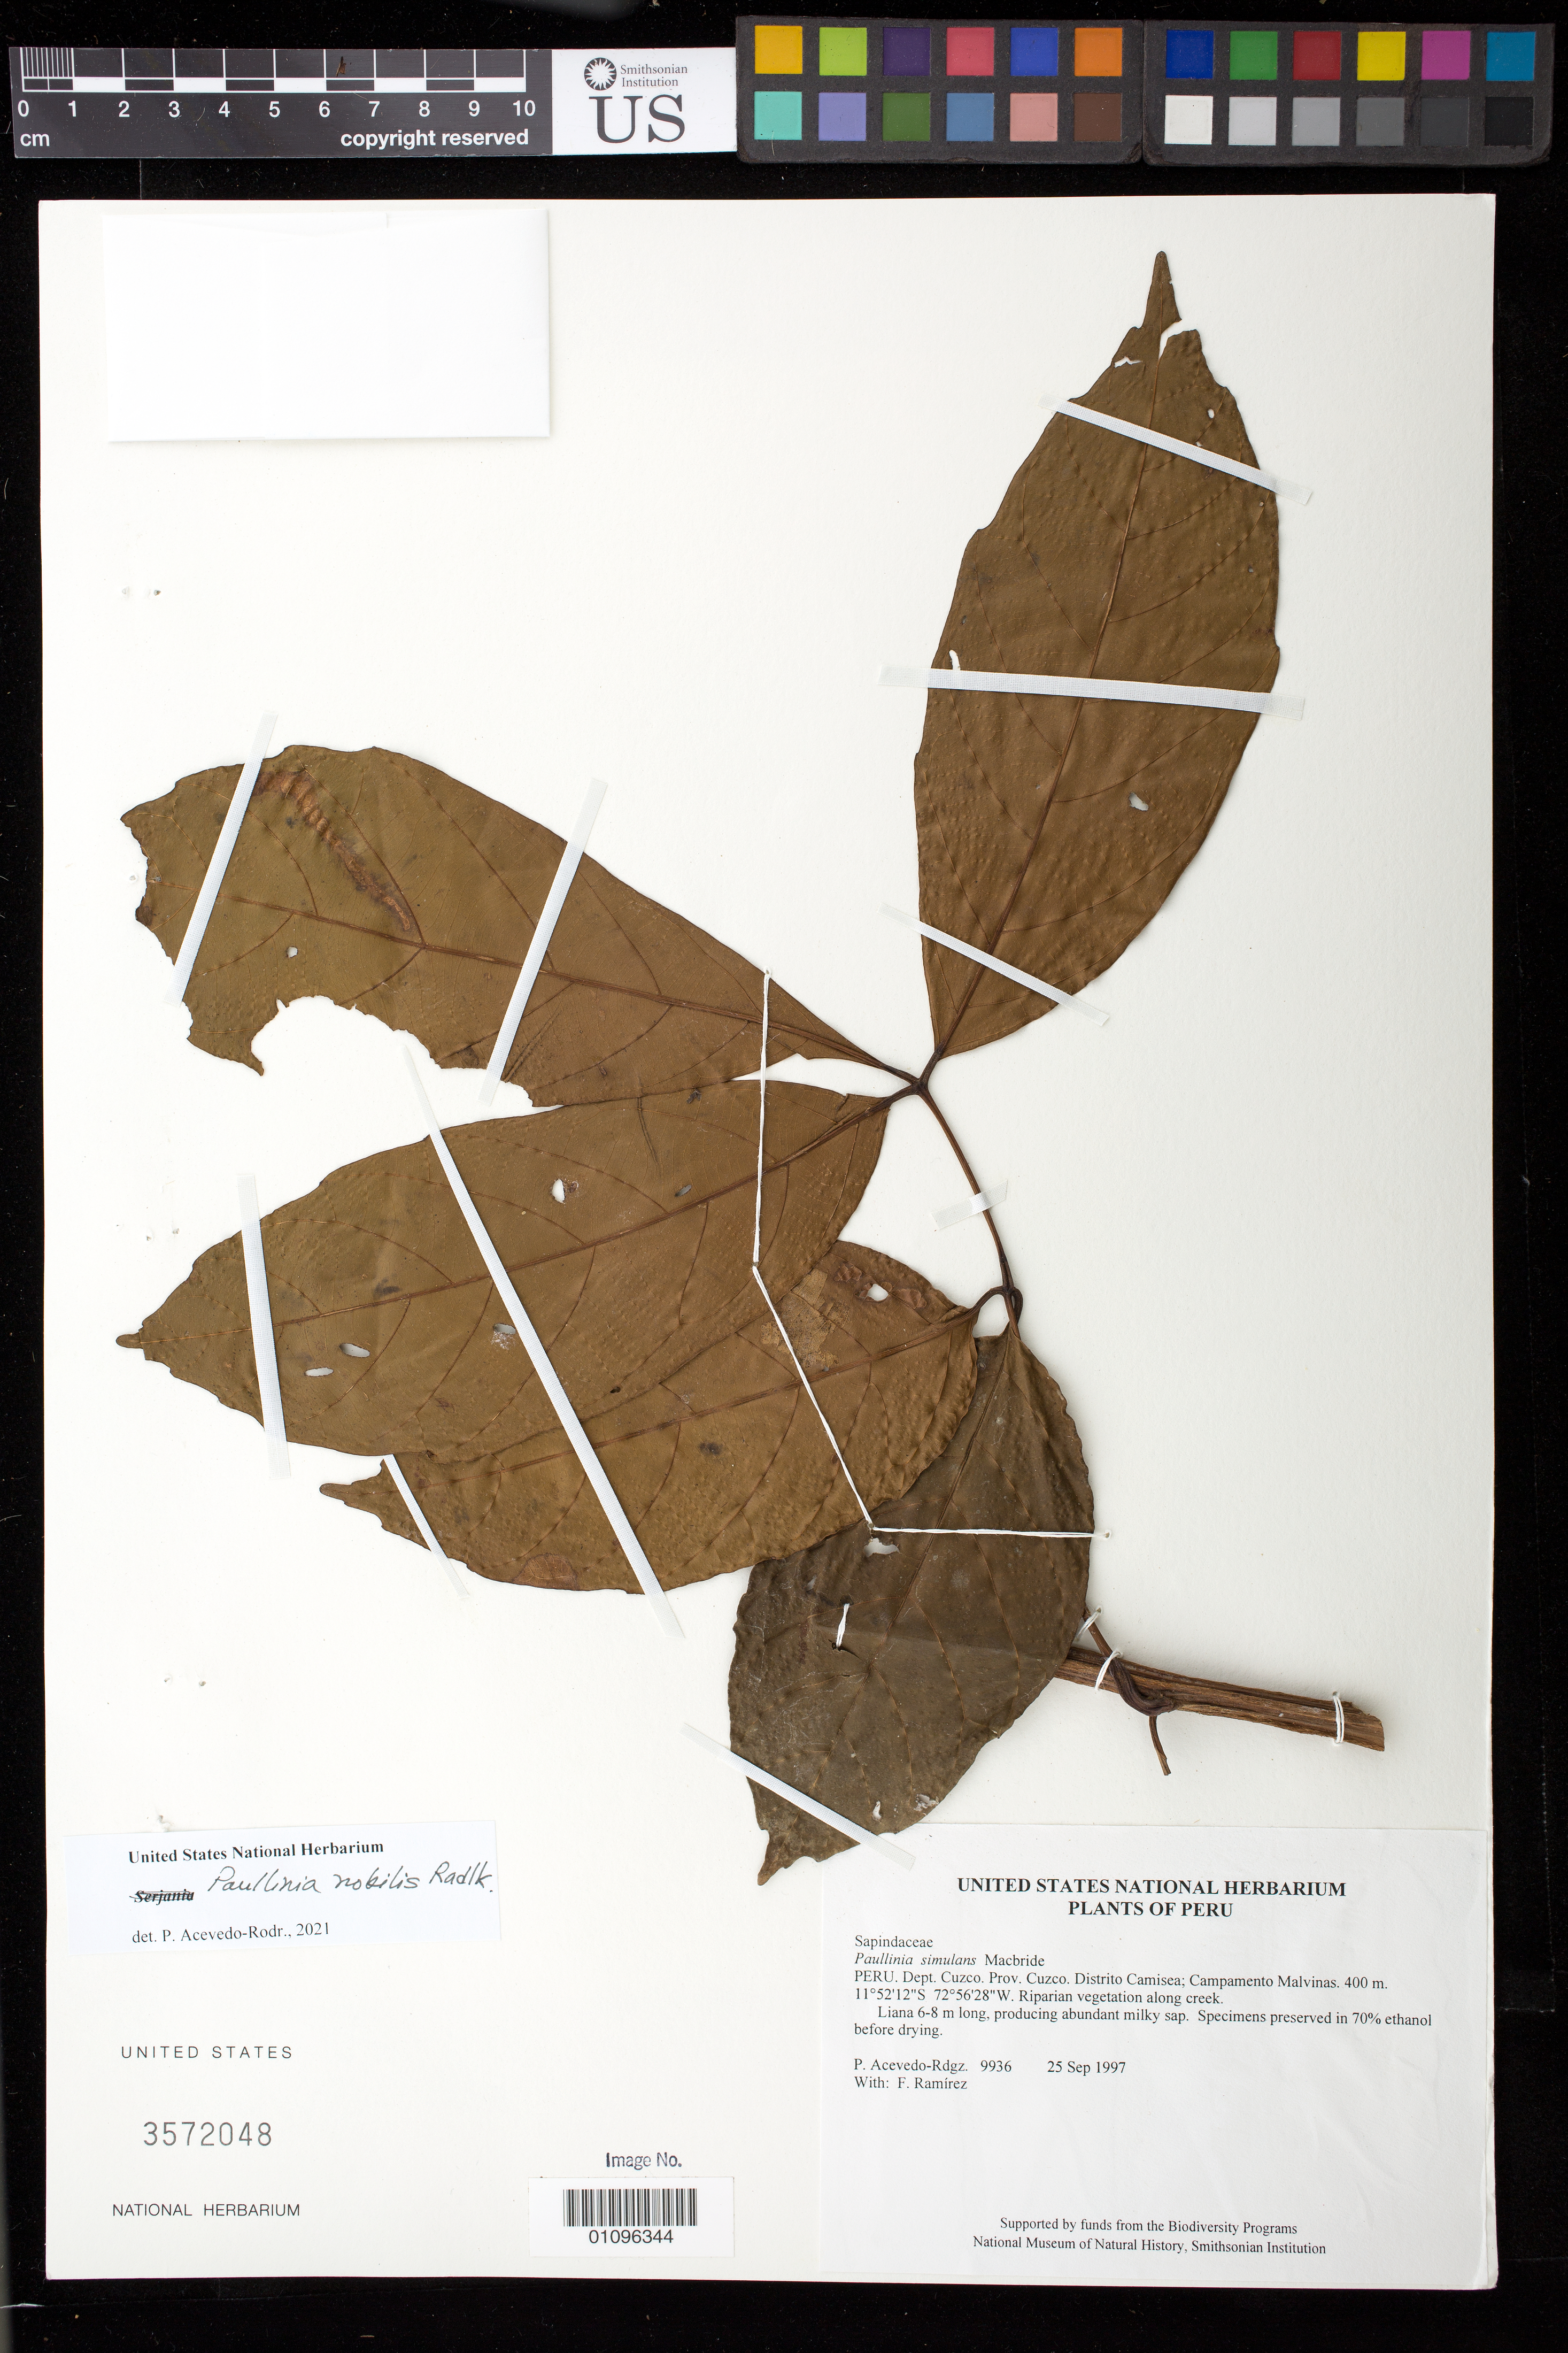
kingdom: Plantae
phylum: Tracheophyta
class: Magnoliopsida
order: Sapindales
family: Sapindaceae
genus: Paullinia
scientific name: Paullinia simulans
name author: J.F. Macbr.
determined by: Acevedo-Rodríguez, P., (BOT), Smithsonian Institution - National Museum of Natural History (UNITED STATES)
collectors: P. Acevedo-Rodr. & F. Ramirez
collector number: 9936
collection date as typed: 25 Sep 1997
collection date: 1997-09-25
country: Peru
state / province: Cusco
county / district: Cusco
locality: Distrito Camisea; Campamento Malvinas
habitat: Riparian vegetation along creek.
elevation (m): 400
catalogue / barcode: US 3572048